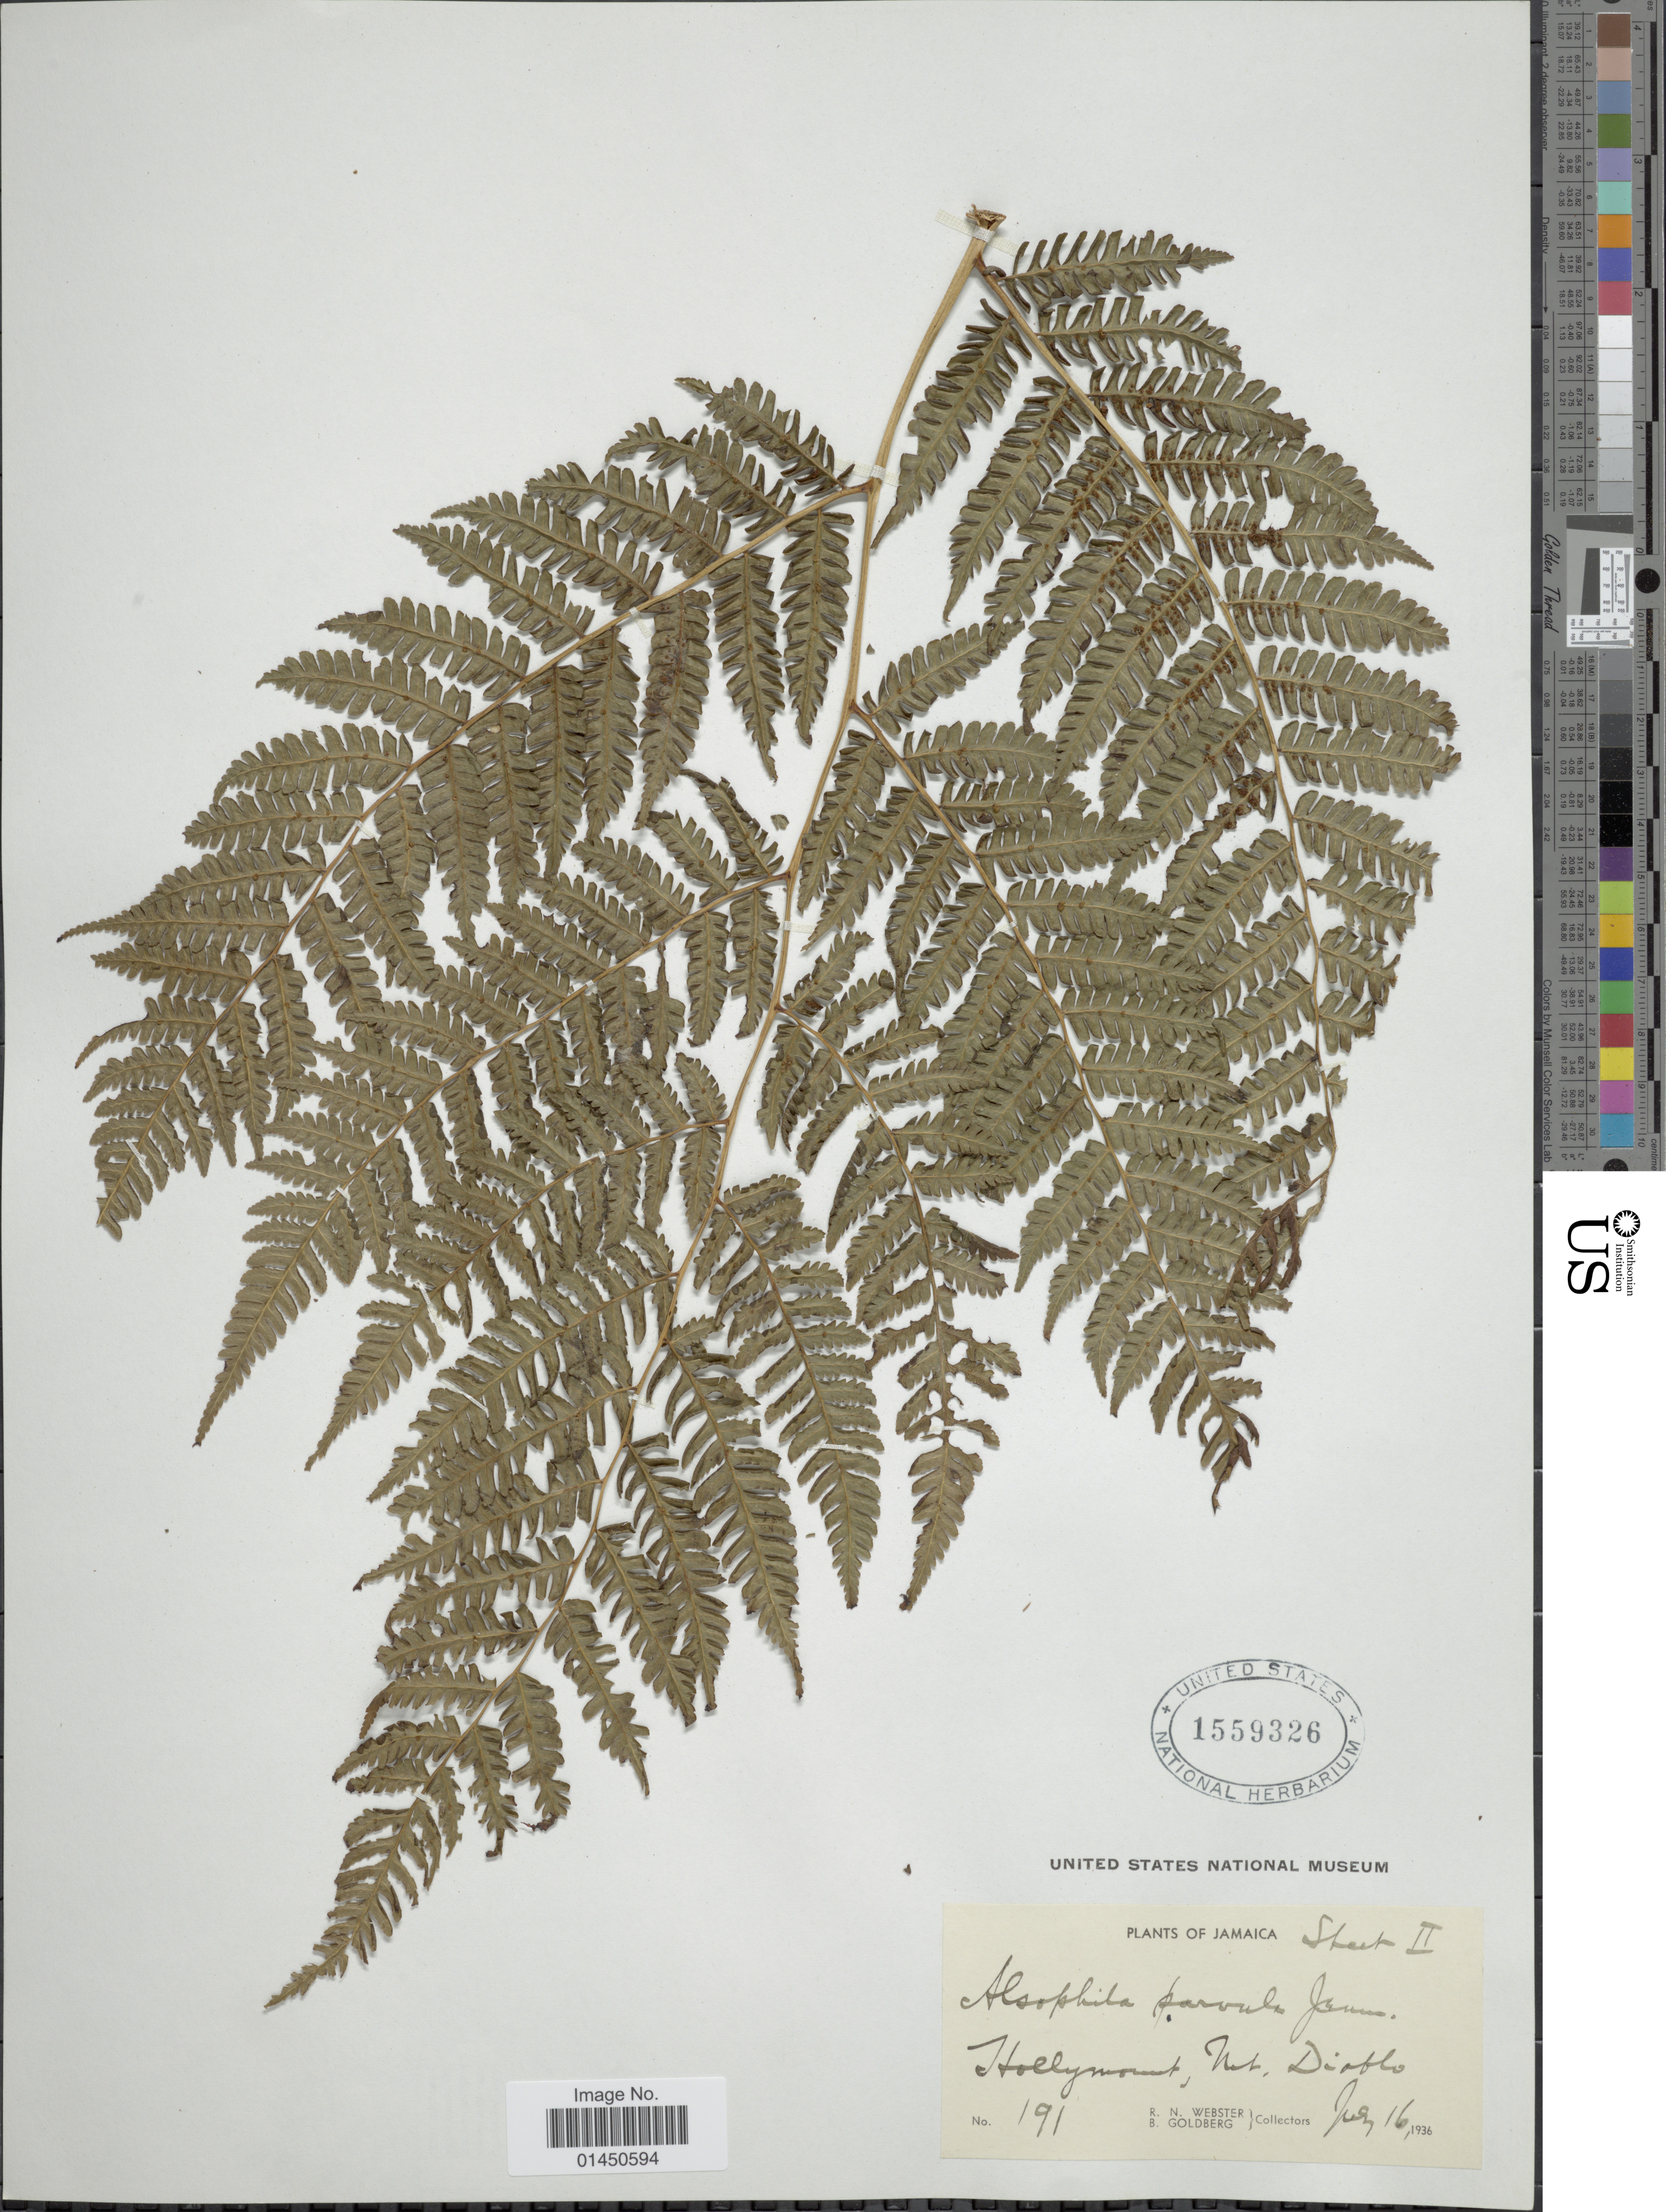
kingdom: Plantae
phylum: Tracheophyta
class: Polypodiopsida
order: Cyatheales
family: Cyatheaceae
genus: Cyathea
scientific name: Cyathea parvula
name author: (Jenman) Domin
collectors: R. N. Webster & B. Goldberg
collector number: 191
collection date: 1936-07-16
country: Jamaica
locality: Hollymount, Mt. Diablo.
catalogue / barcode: US 1559326